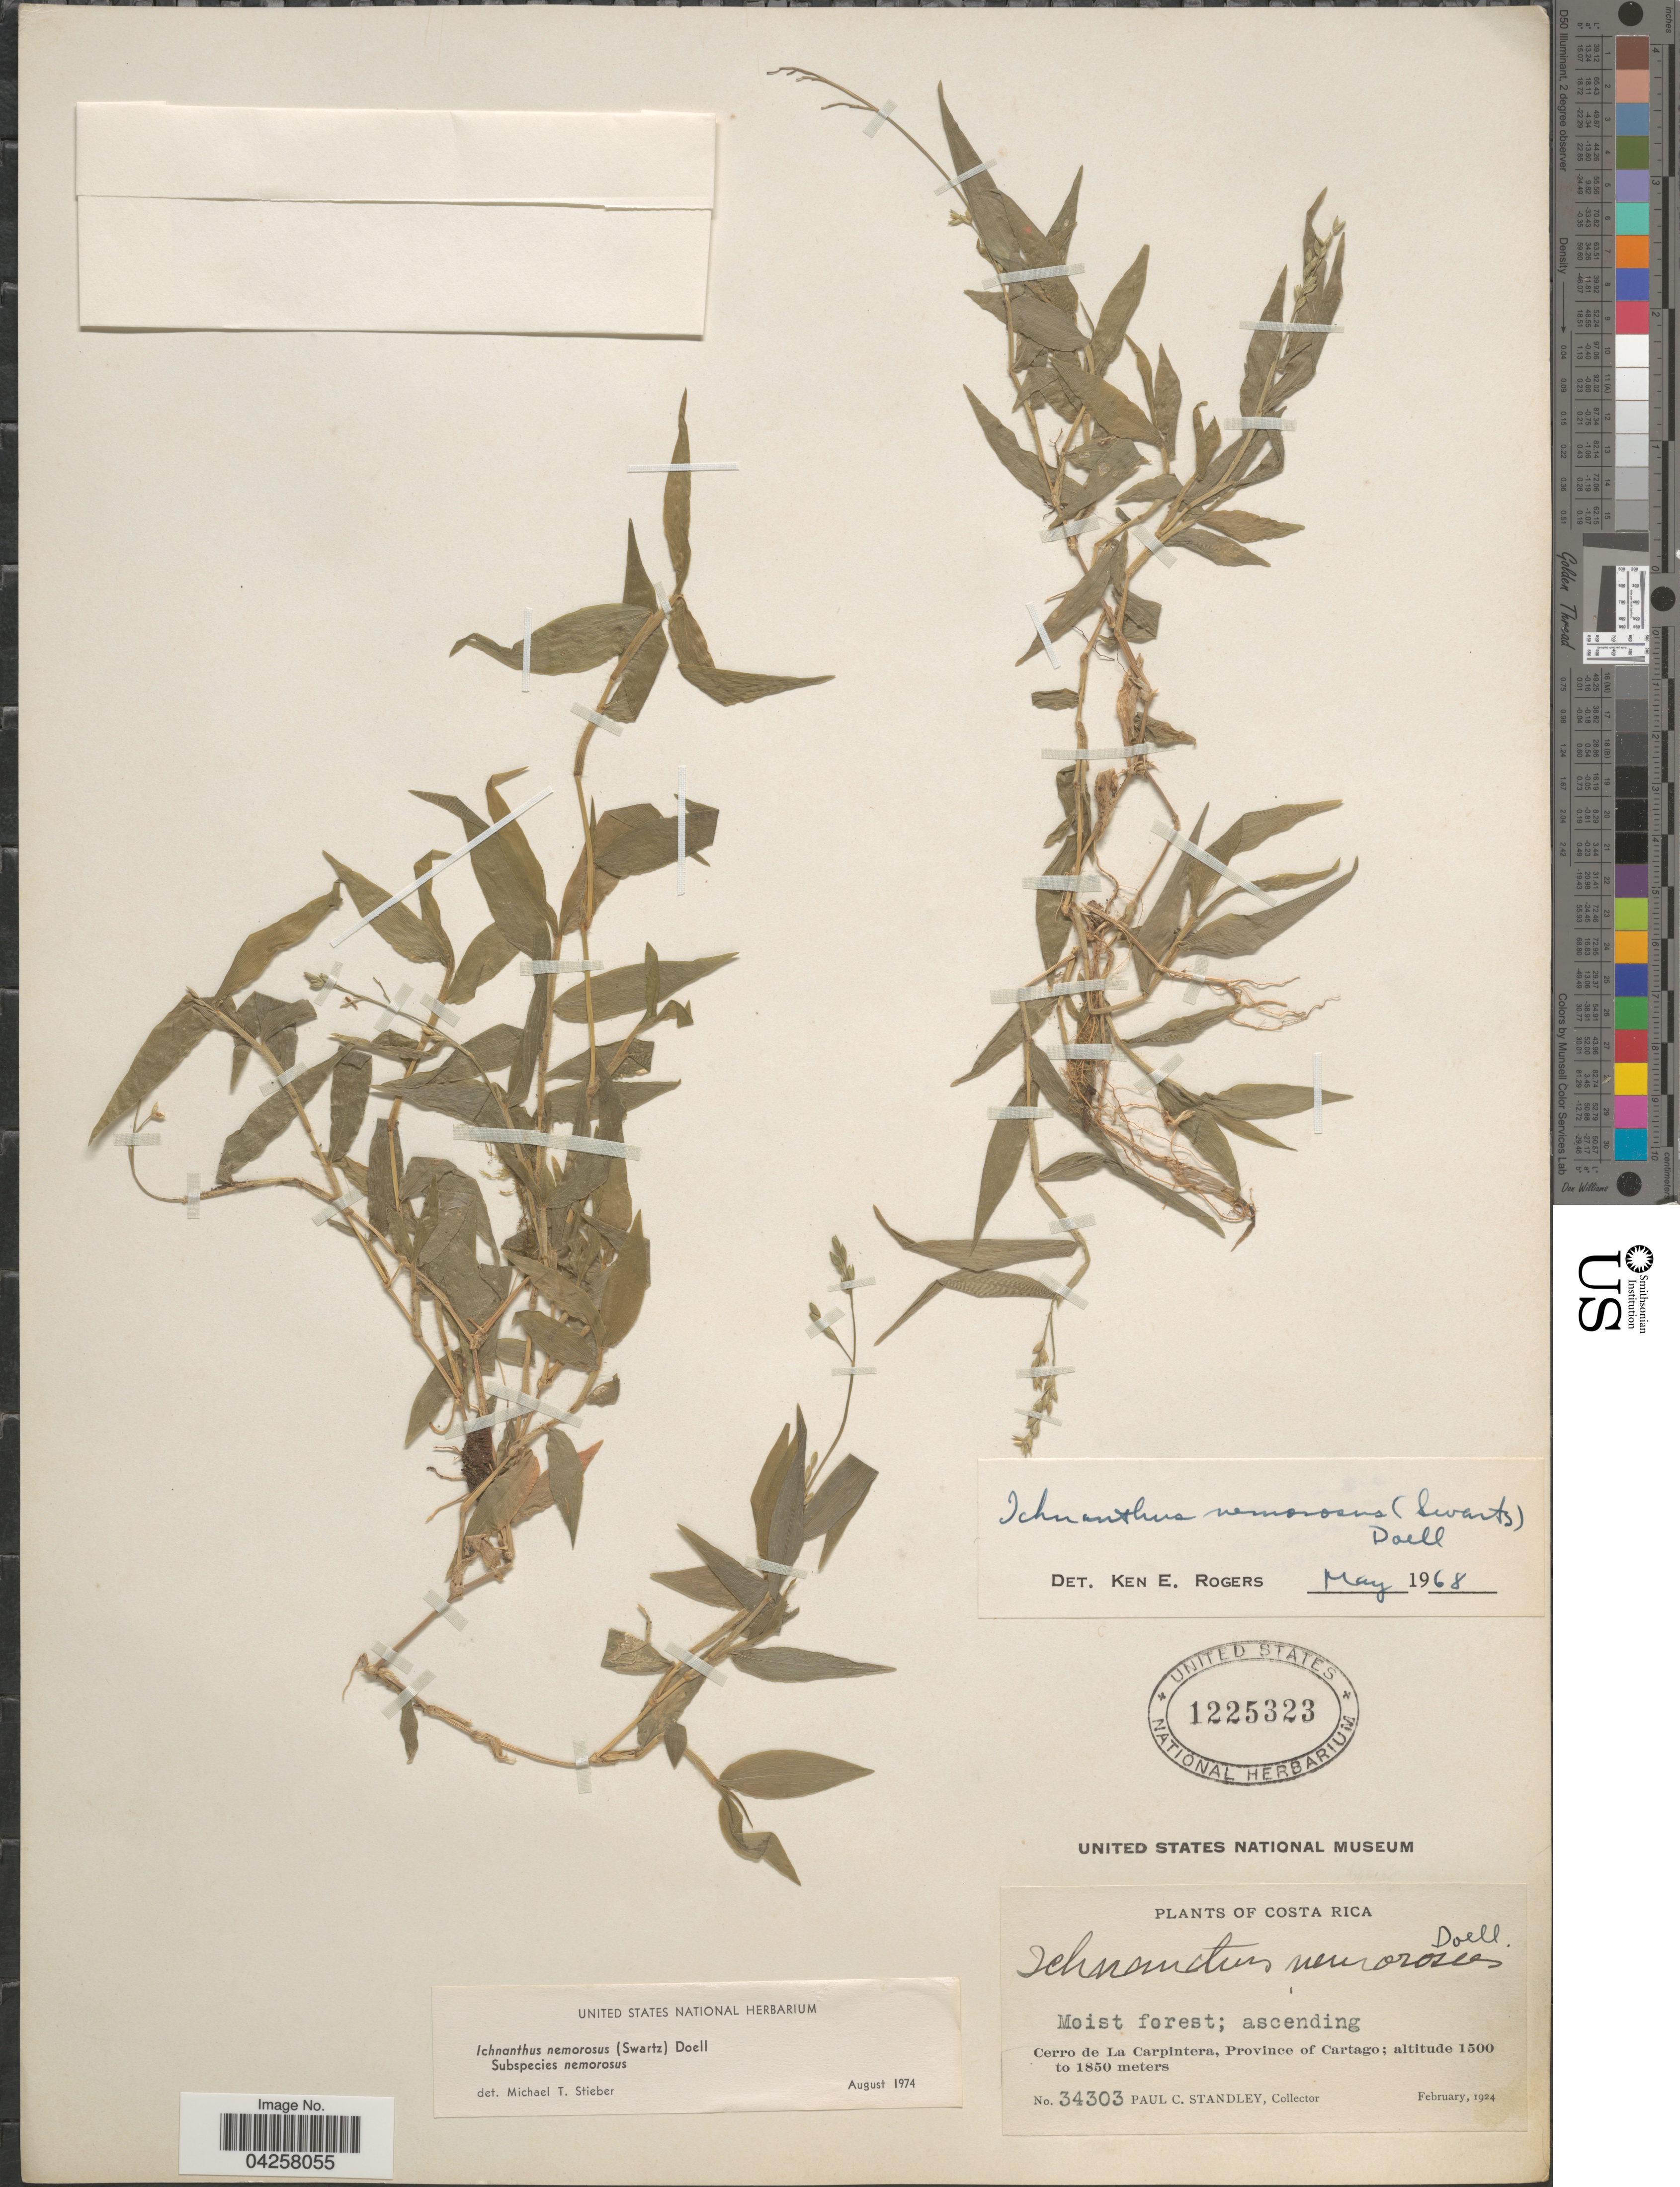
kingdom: Plantae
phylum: Tracheophyta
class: Liliopsida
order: Poales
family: Poaceae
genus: Ichnanthus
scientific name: Ichnanthus nemorosus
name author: (Sw.) Döll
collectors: P. C. Standley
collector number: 34303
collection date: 1924-02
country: Costa Rica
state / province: Cartago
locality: Cerro de La Carpintera.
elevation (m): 1500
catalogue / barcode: US 1225323